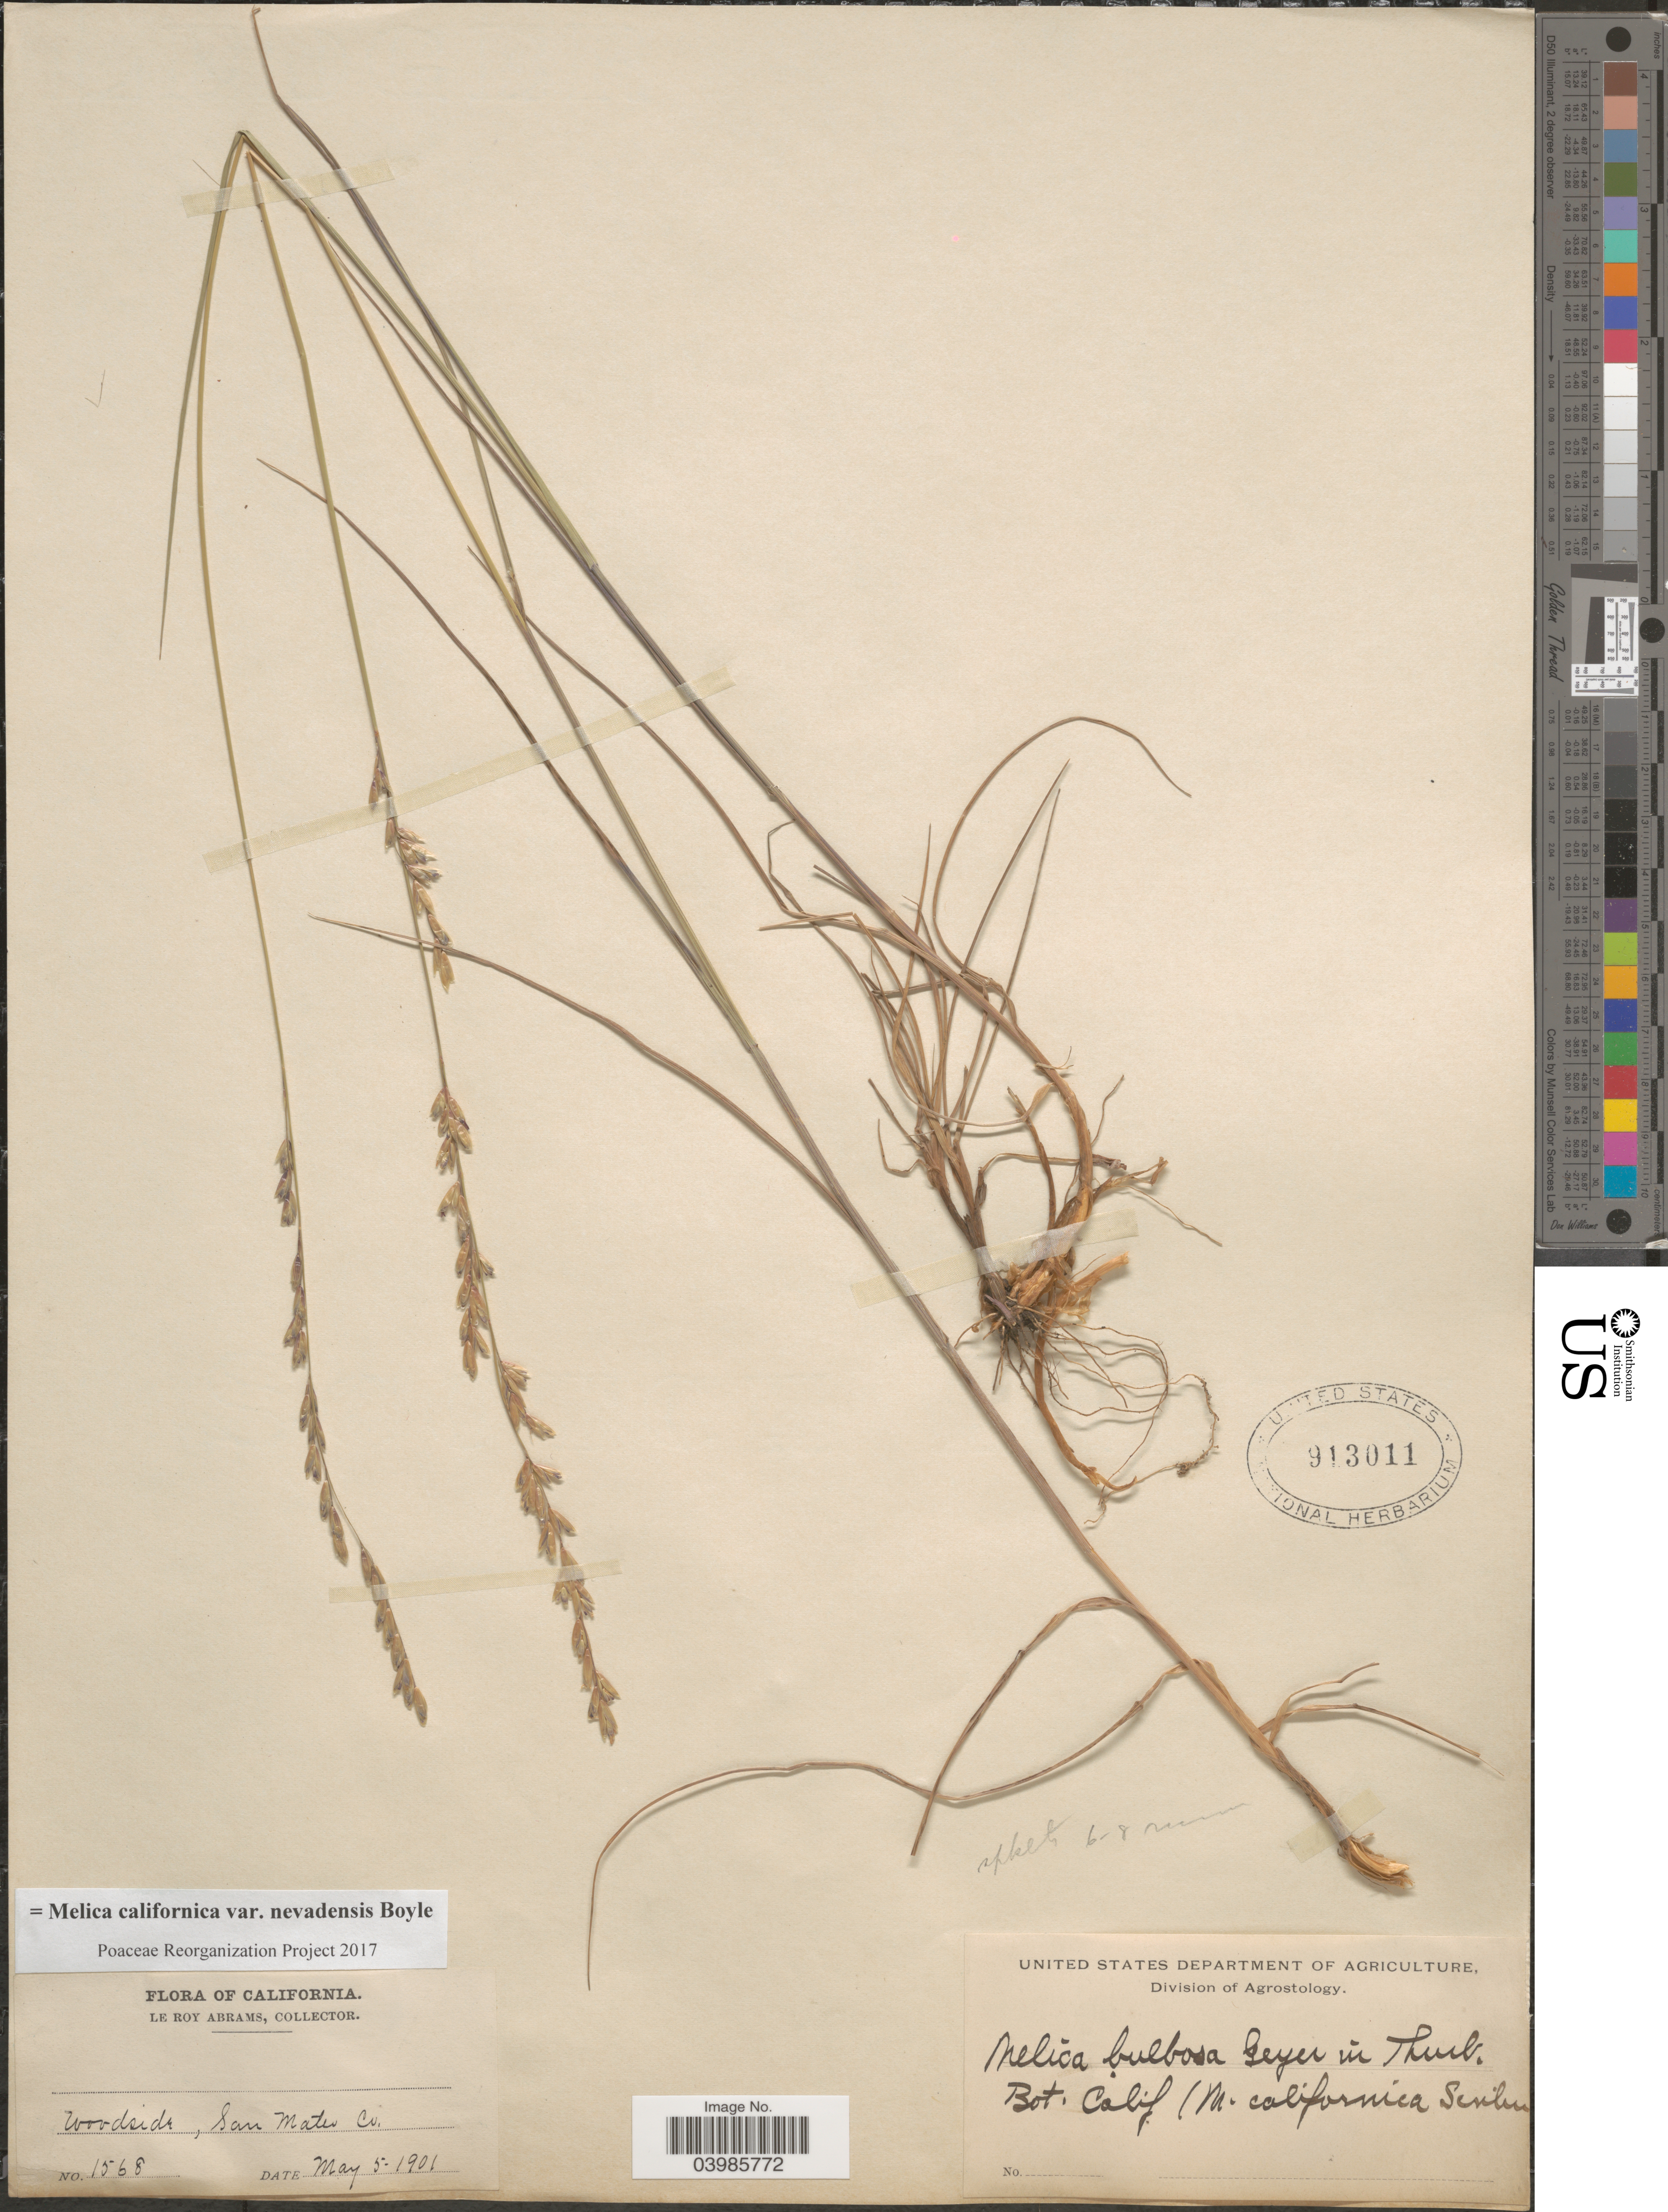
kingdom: Plantae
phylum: Tracheophyta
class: Liliopsida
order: Poales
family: Poaceae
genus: Melica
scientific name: Melica californica var. nevadensis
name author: Boyle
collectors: L. Abrams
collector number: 1568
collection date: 1901-05-05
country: United States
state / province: California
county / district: San Mateo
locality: Woodside, San Mateo Co.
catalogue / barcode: US 913011